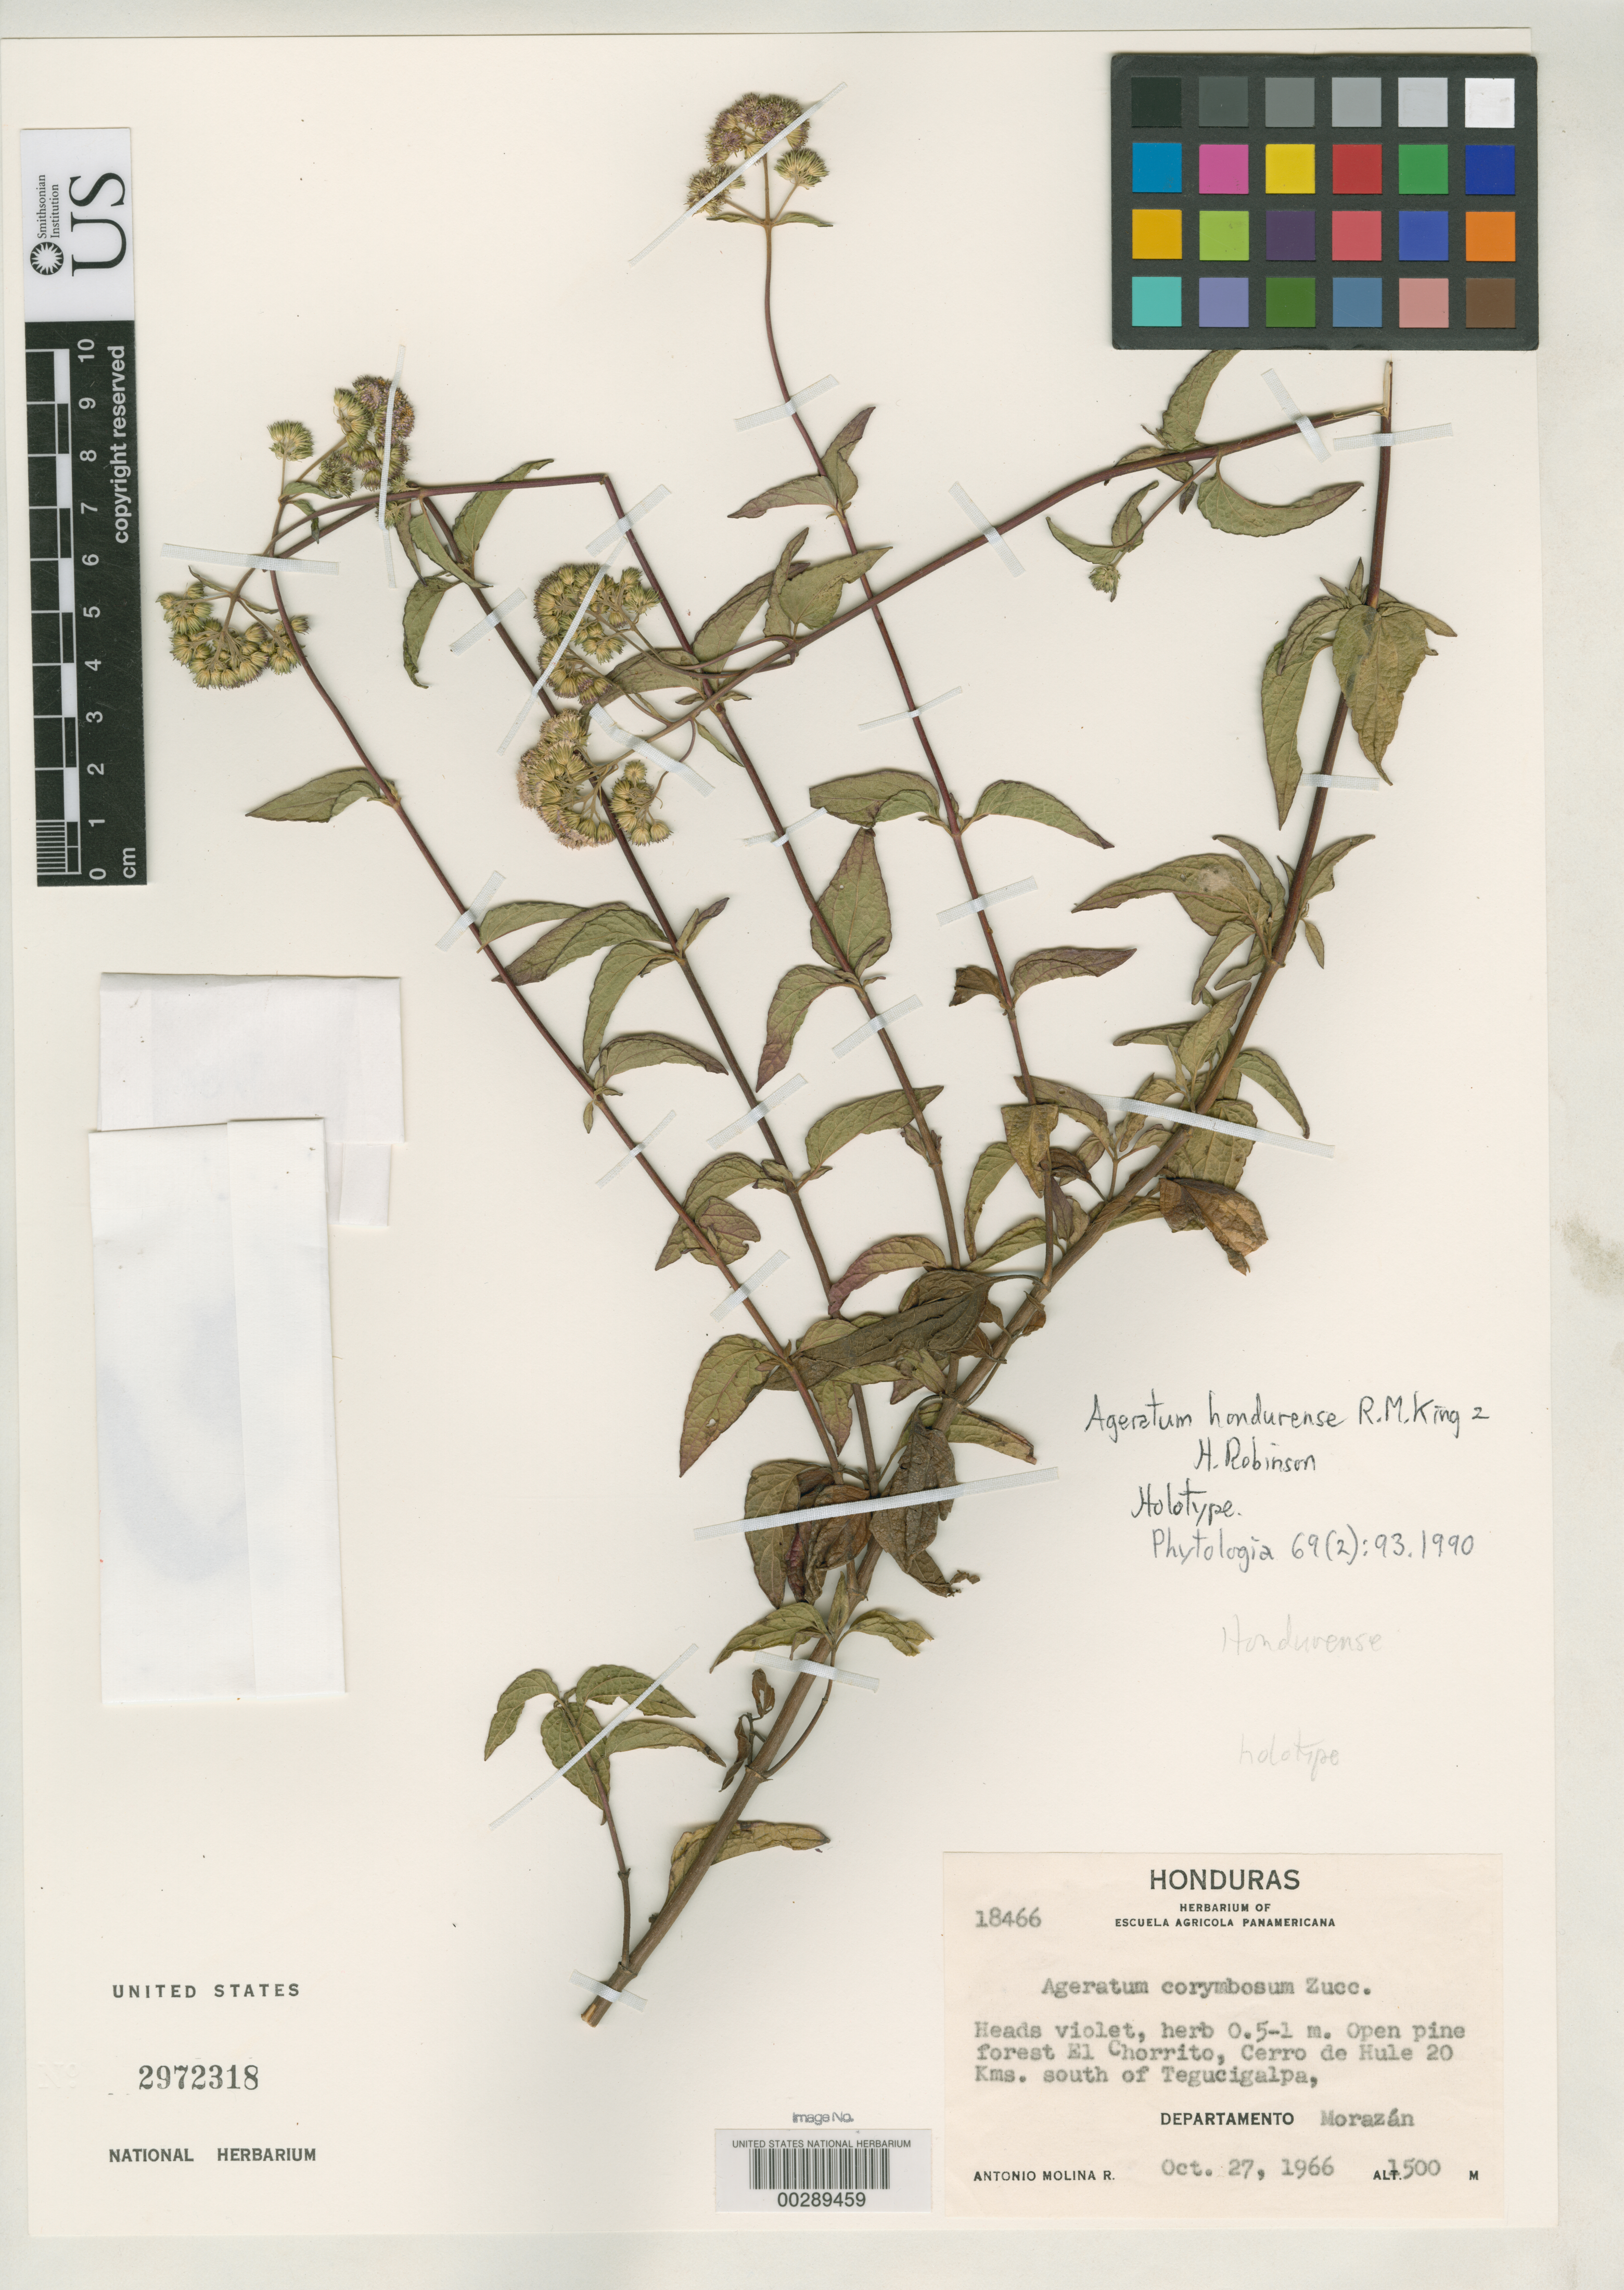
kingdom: Plantae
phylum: Tracheophyta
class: Magnoliopsida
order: Asterales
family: Asteraceae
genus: Ageratum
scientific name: Ageratum hondurense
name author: R.M. King & H. Rob.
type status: Holotype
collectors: A. Molina R.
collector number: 18466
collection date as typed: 27 Oct 1966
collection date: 1966-10-27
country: Honduras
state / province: Fco. Morazán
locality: El Chorrito Forest, near Hule 20 km S of Tegucigalpa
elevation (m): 1500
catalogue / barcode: US 2972318